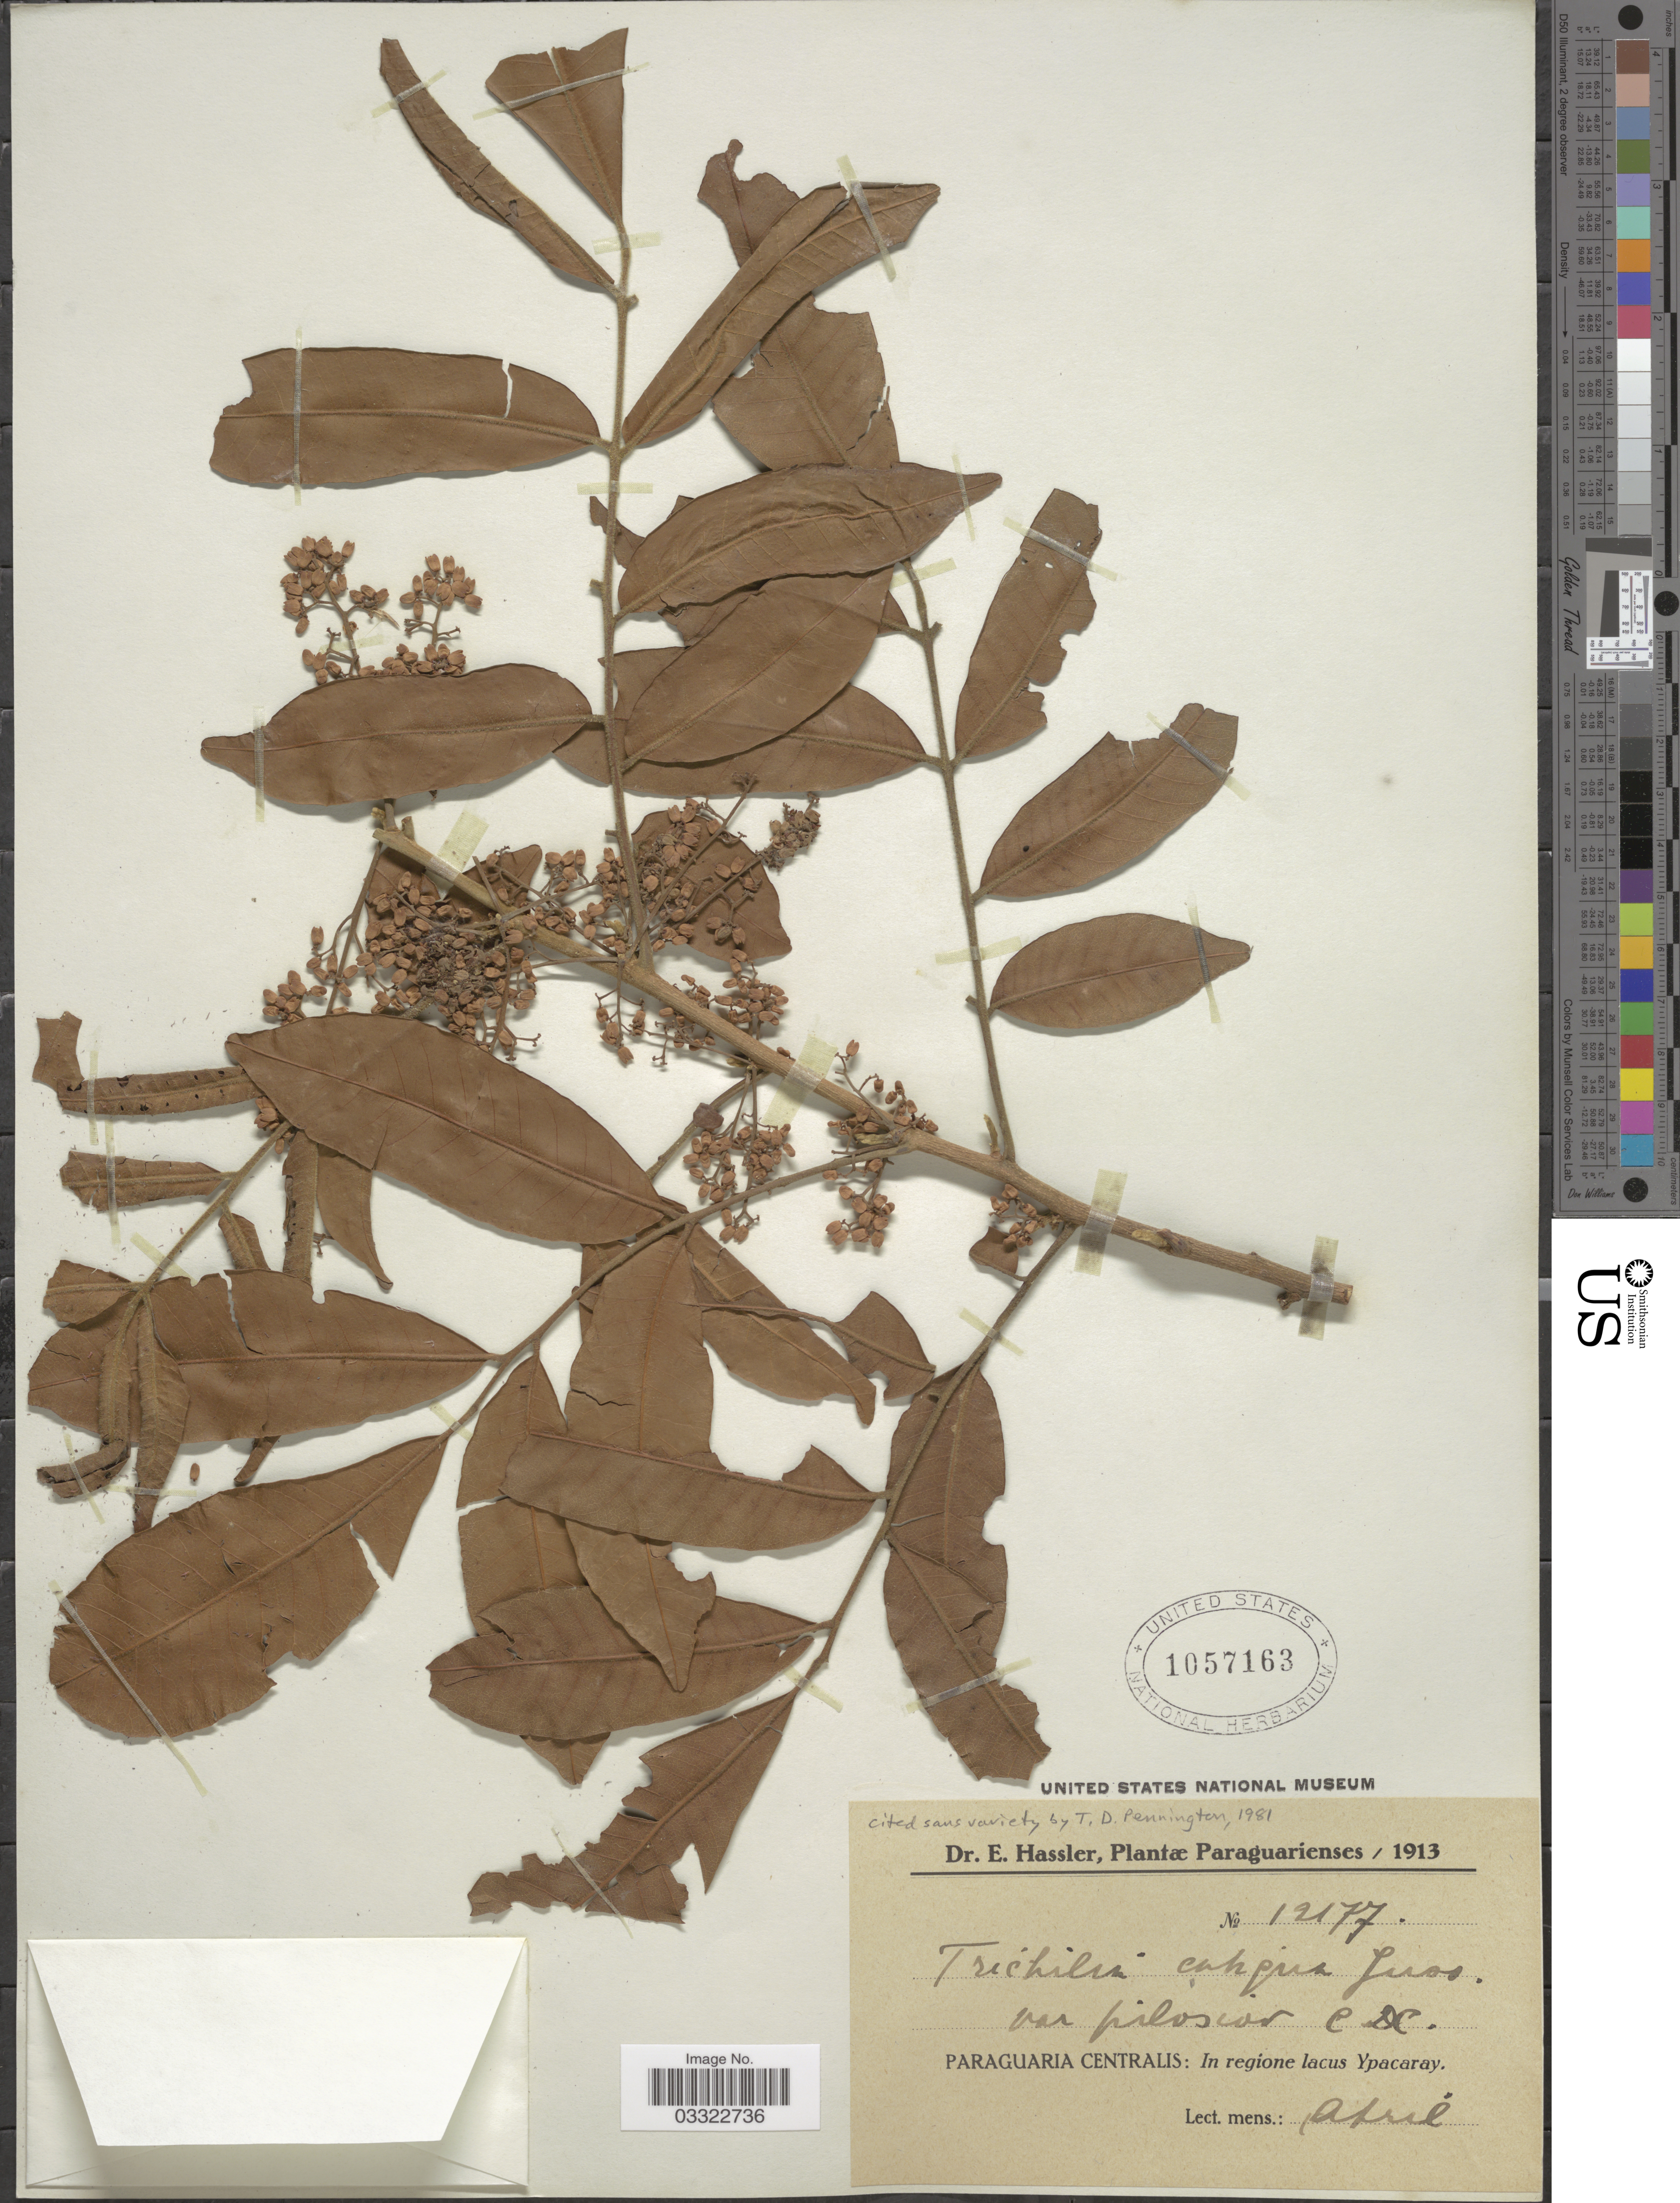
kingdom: Plantae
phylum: Tracheophyta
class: Magnoliopsida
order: Sapindales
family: Meliaceae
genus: Trichilia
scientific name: Trichilia catigua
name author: A. Juss.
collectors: E. Hassler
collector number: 12177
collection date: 1913-04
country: Paraguay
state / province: Paraguari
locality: Paraguaria Centralis: In regione lacus Ypacaray.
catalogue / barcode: US 1057163